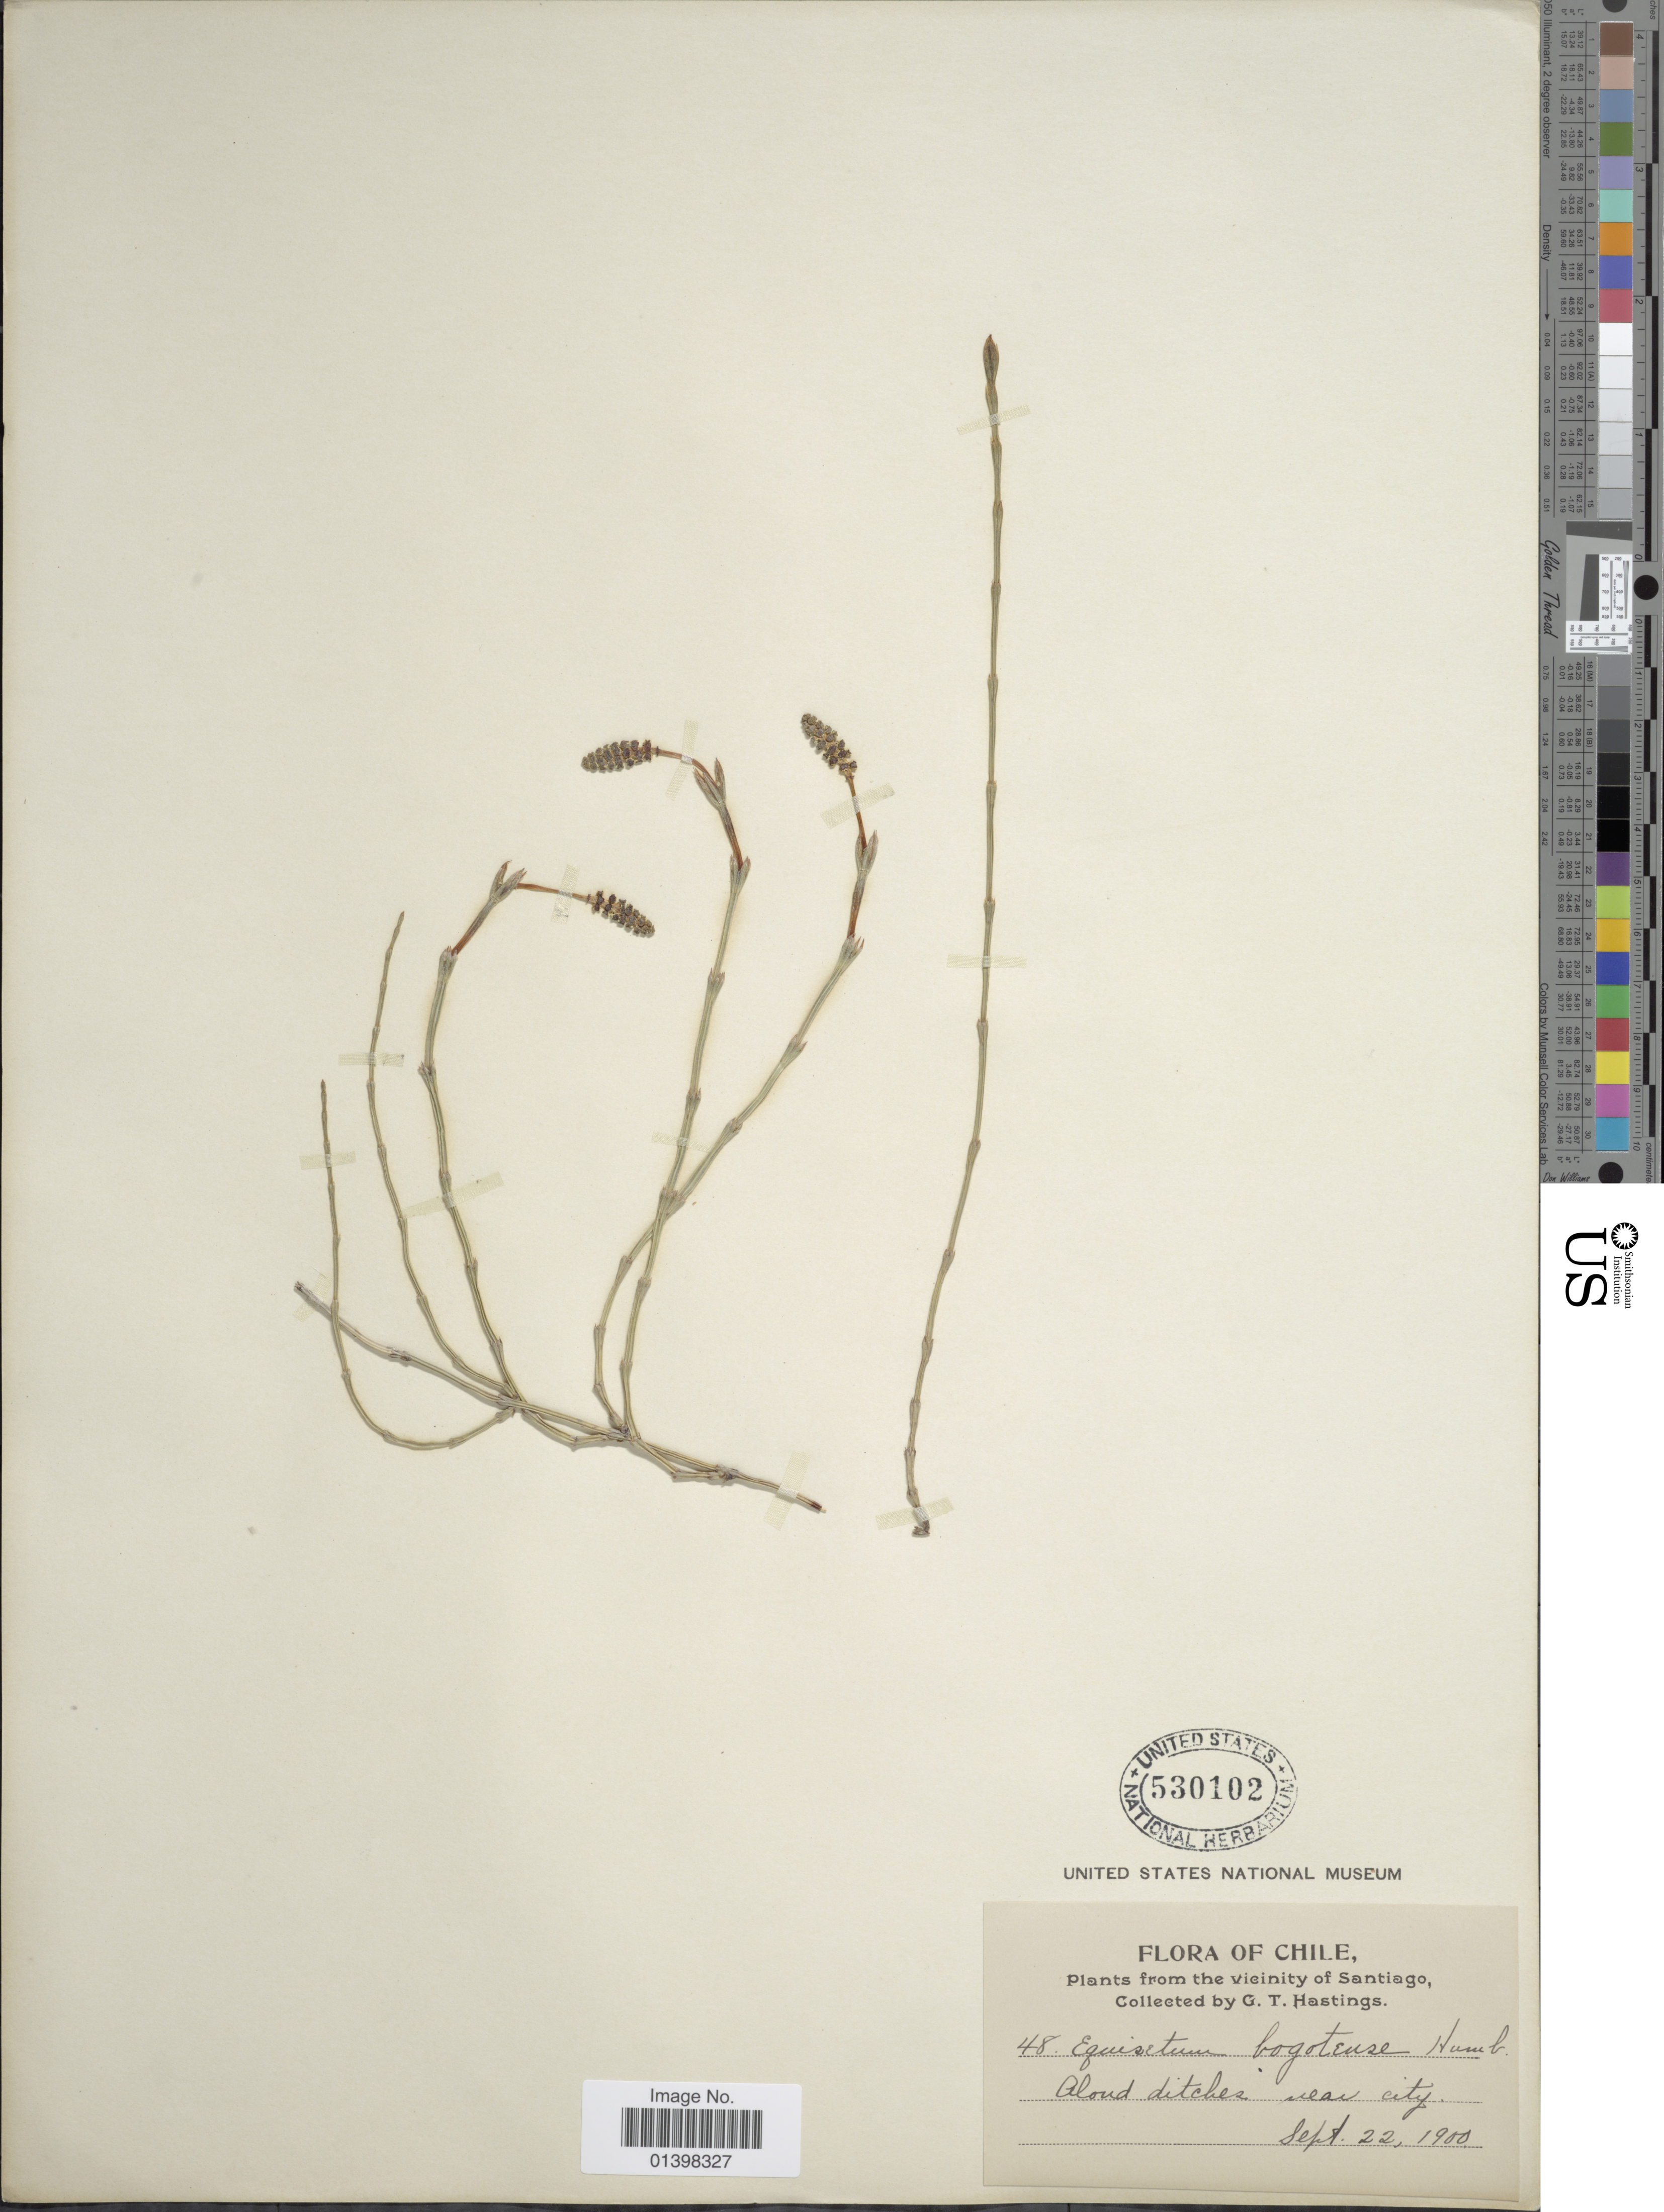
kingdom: Plantae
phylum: Tracheophyta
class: Polypodiopsida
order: Equisetales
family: Equisetaceae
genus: Equisetum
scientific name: Equisetum bogotense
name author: Kunth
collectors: G. Hastings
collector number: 48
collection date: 1900-09-22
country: Chile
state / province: Región Metropolitana (RM)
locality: Vicinity of Santiago, Cloud dithces near city.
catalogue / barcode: US 530102